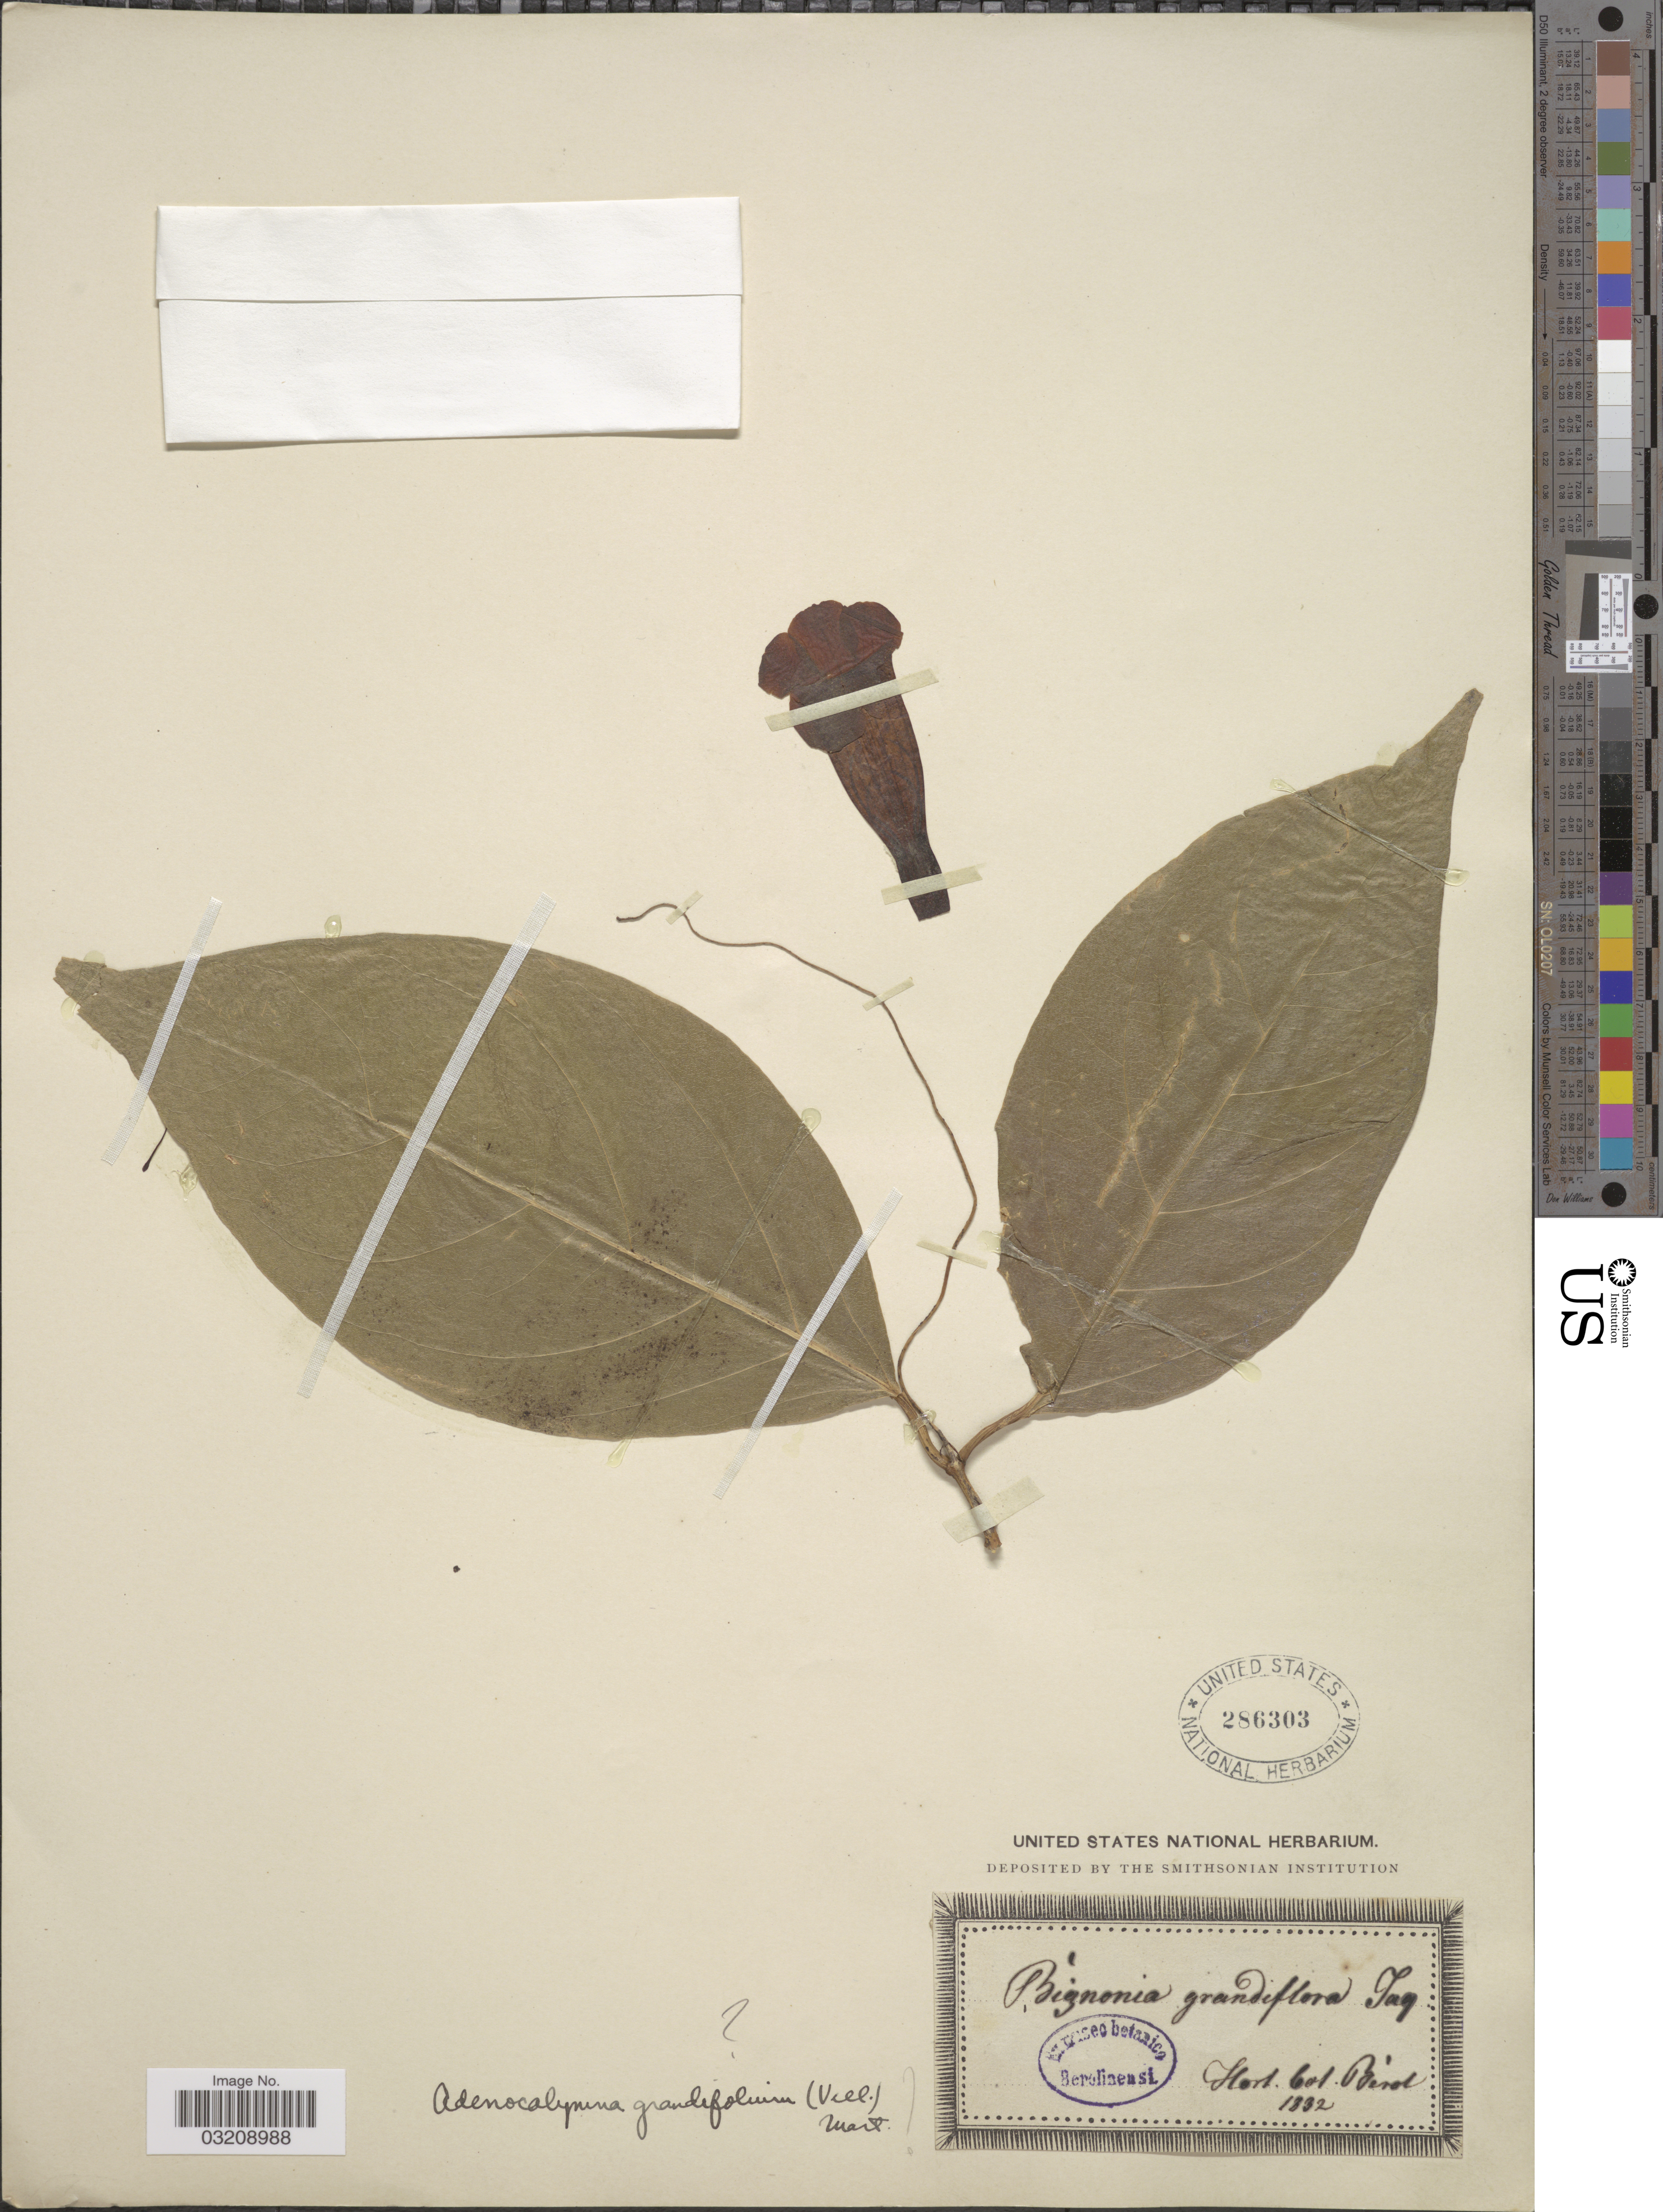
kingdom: Plantae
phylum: Tracheophyta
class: Magnoliopsida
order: Lamiales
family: Bignoniaceae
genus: Adenocalymma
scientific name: Adenocalymma sp.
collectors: ex herb. United States National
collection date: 1832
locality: Hort. bot. Bérol.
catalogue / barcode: US 286303